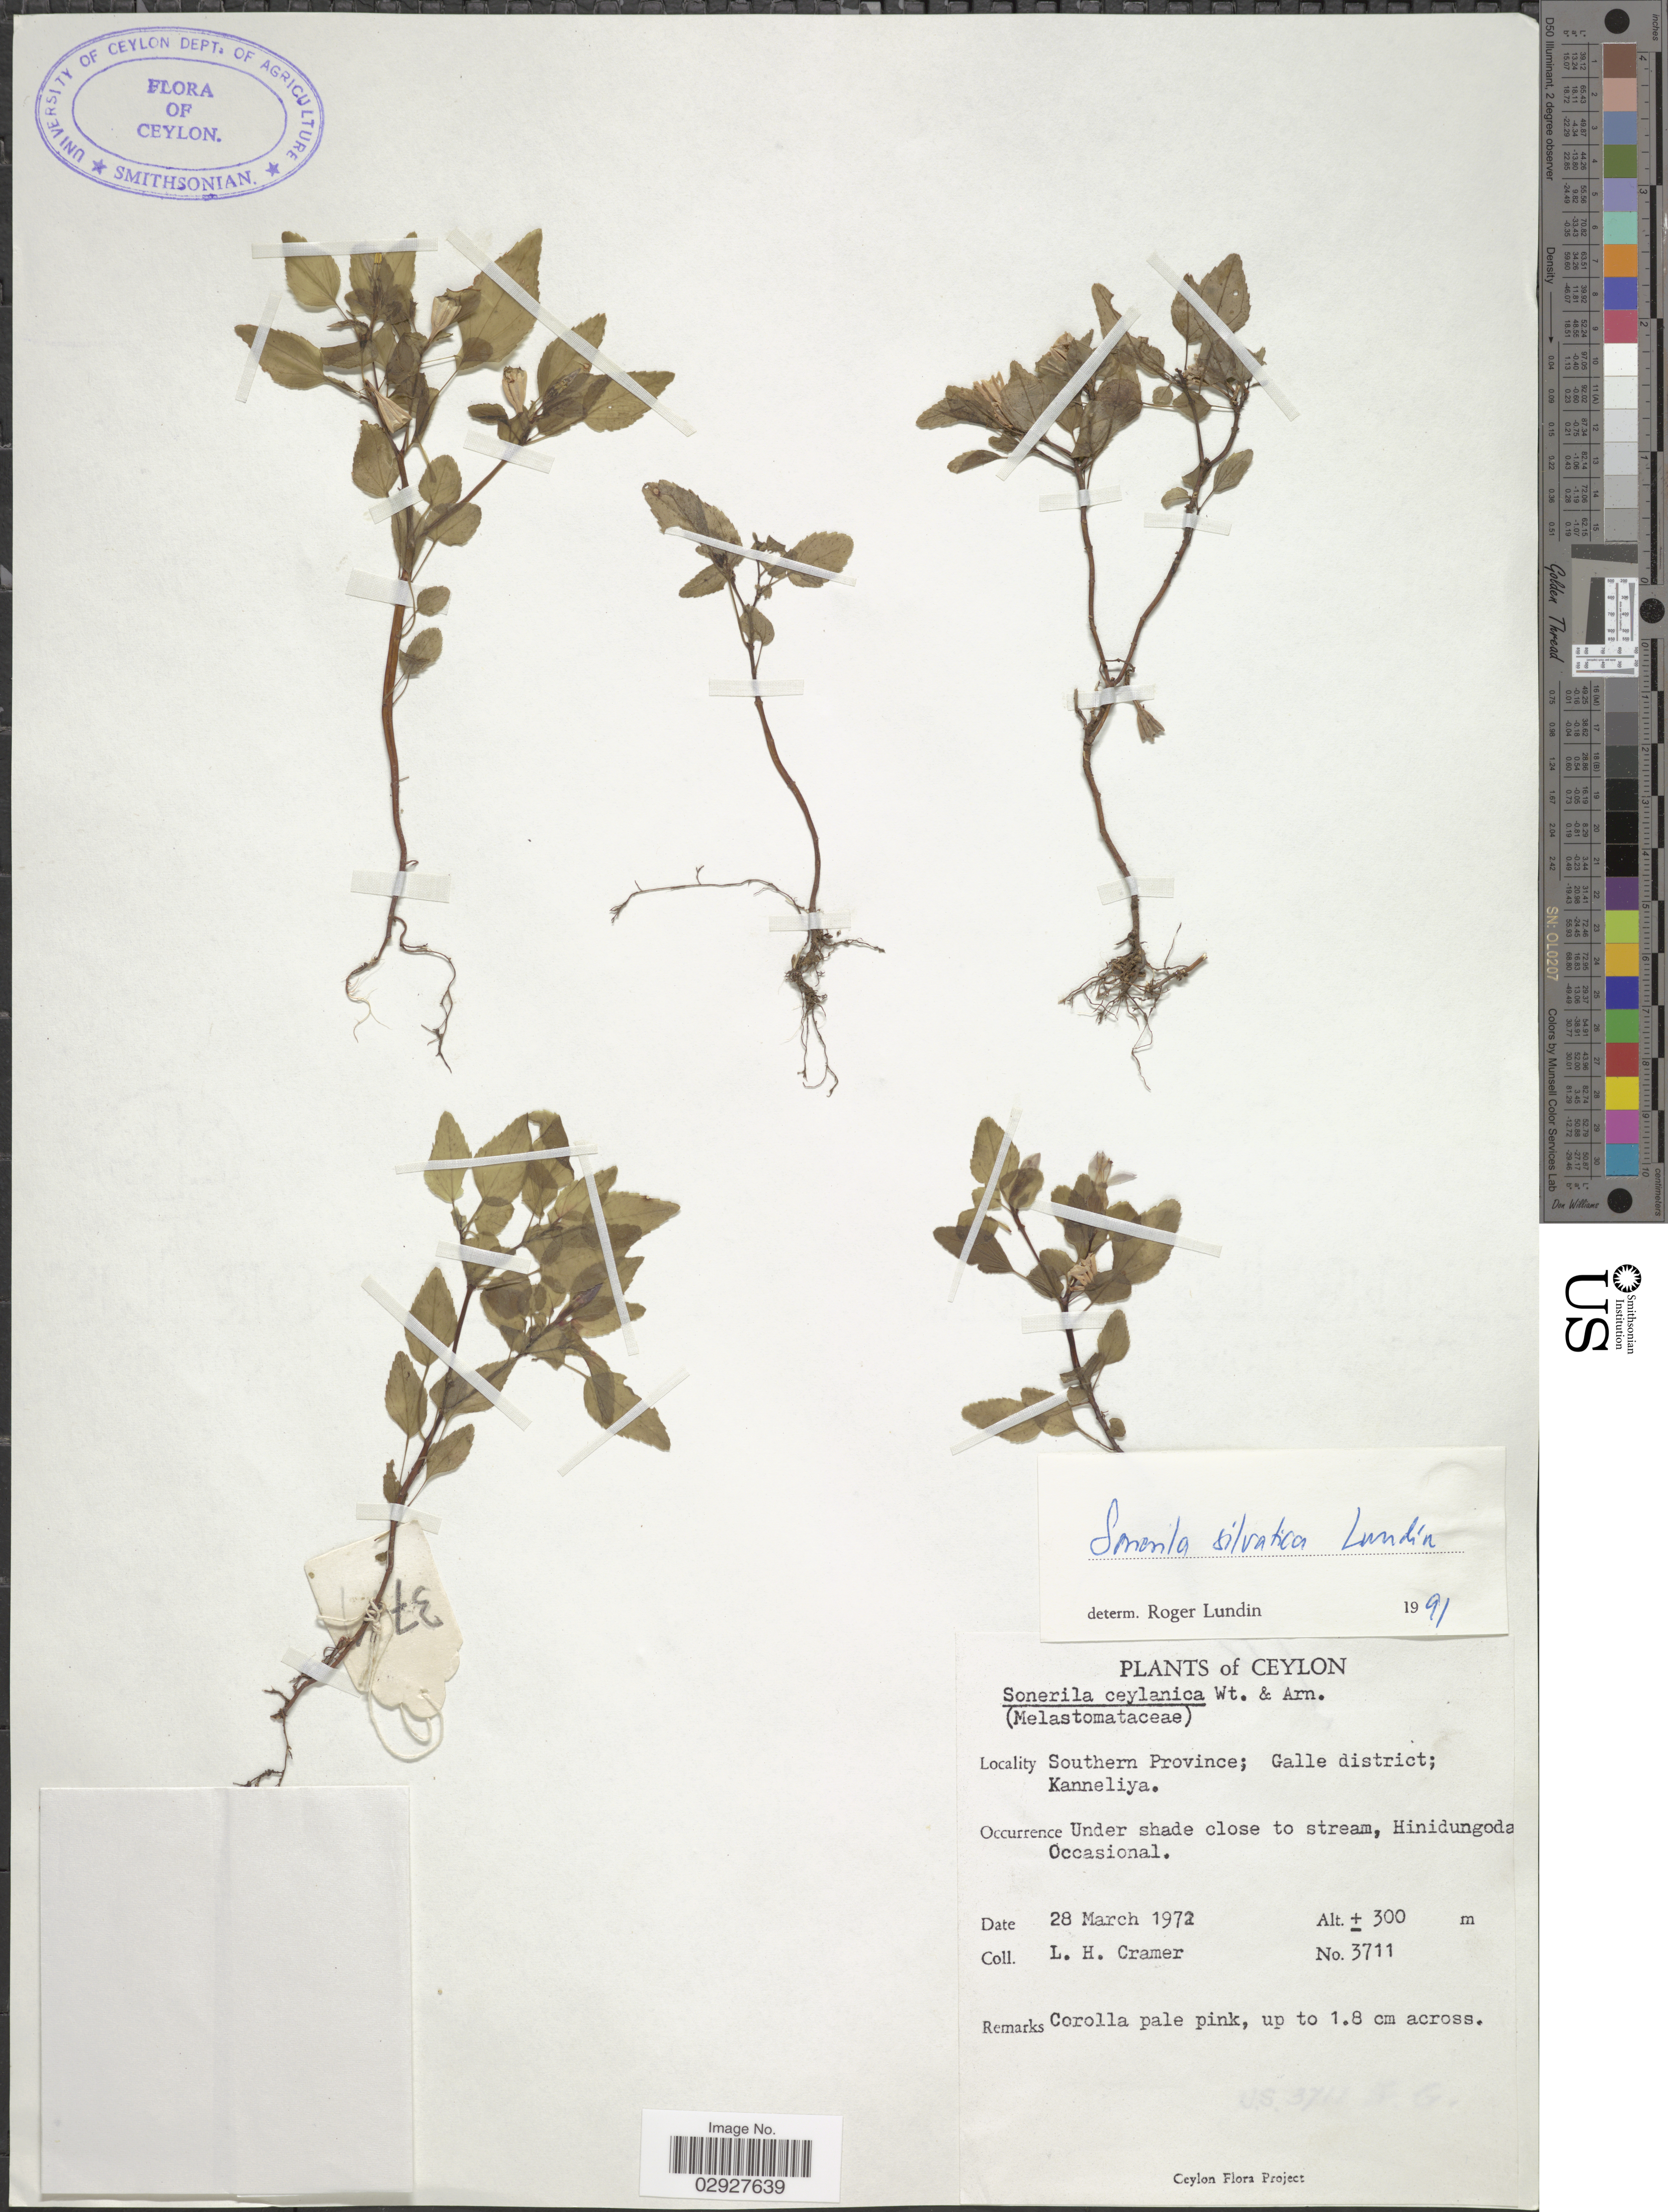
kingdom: Plantae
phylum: Tracheophyta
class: Magnoliopsida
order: Myrtales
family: Melastomataceae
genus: Sonerila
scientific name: Sonerila silvatica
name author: Lundin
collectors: L. H. Cramer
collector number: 3711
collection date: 1972-03-28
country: Sri Lanka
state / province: Southern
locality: Ceylon; Galle District, Kanneliya.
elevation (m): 300